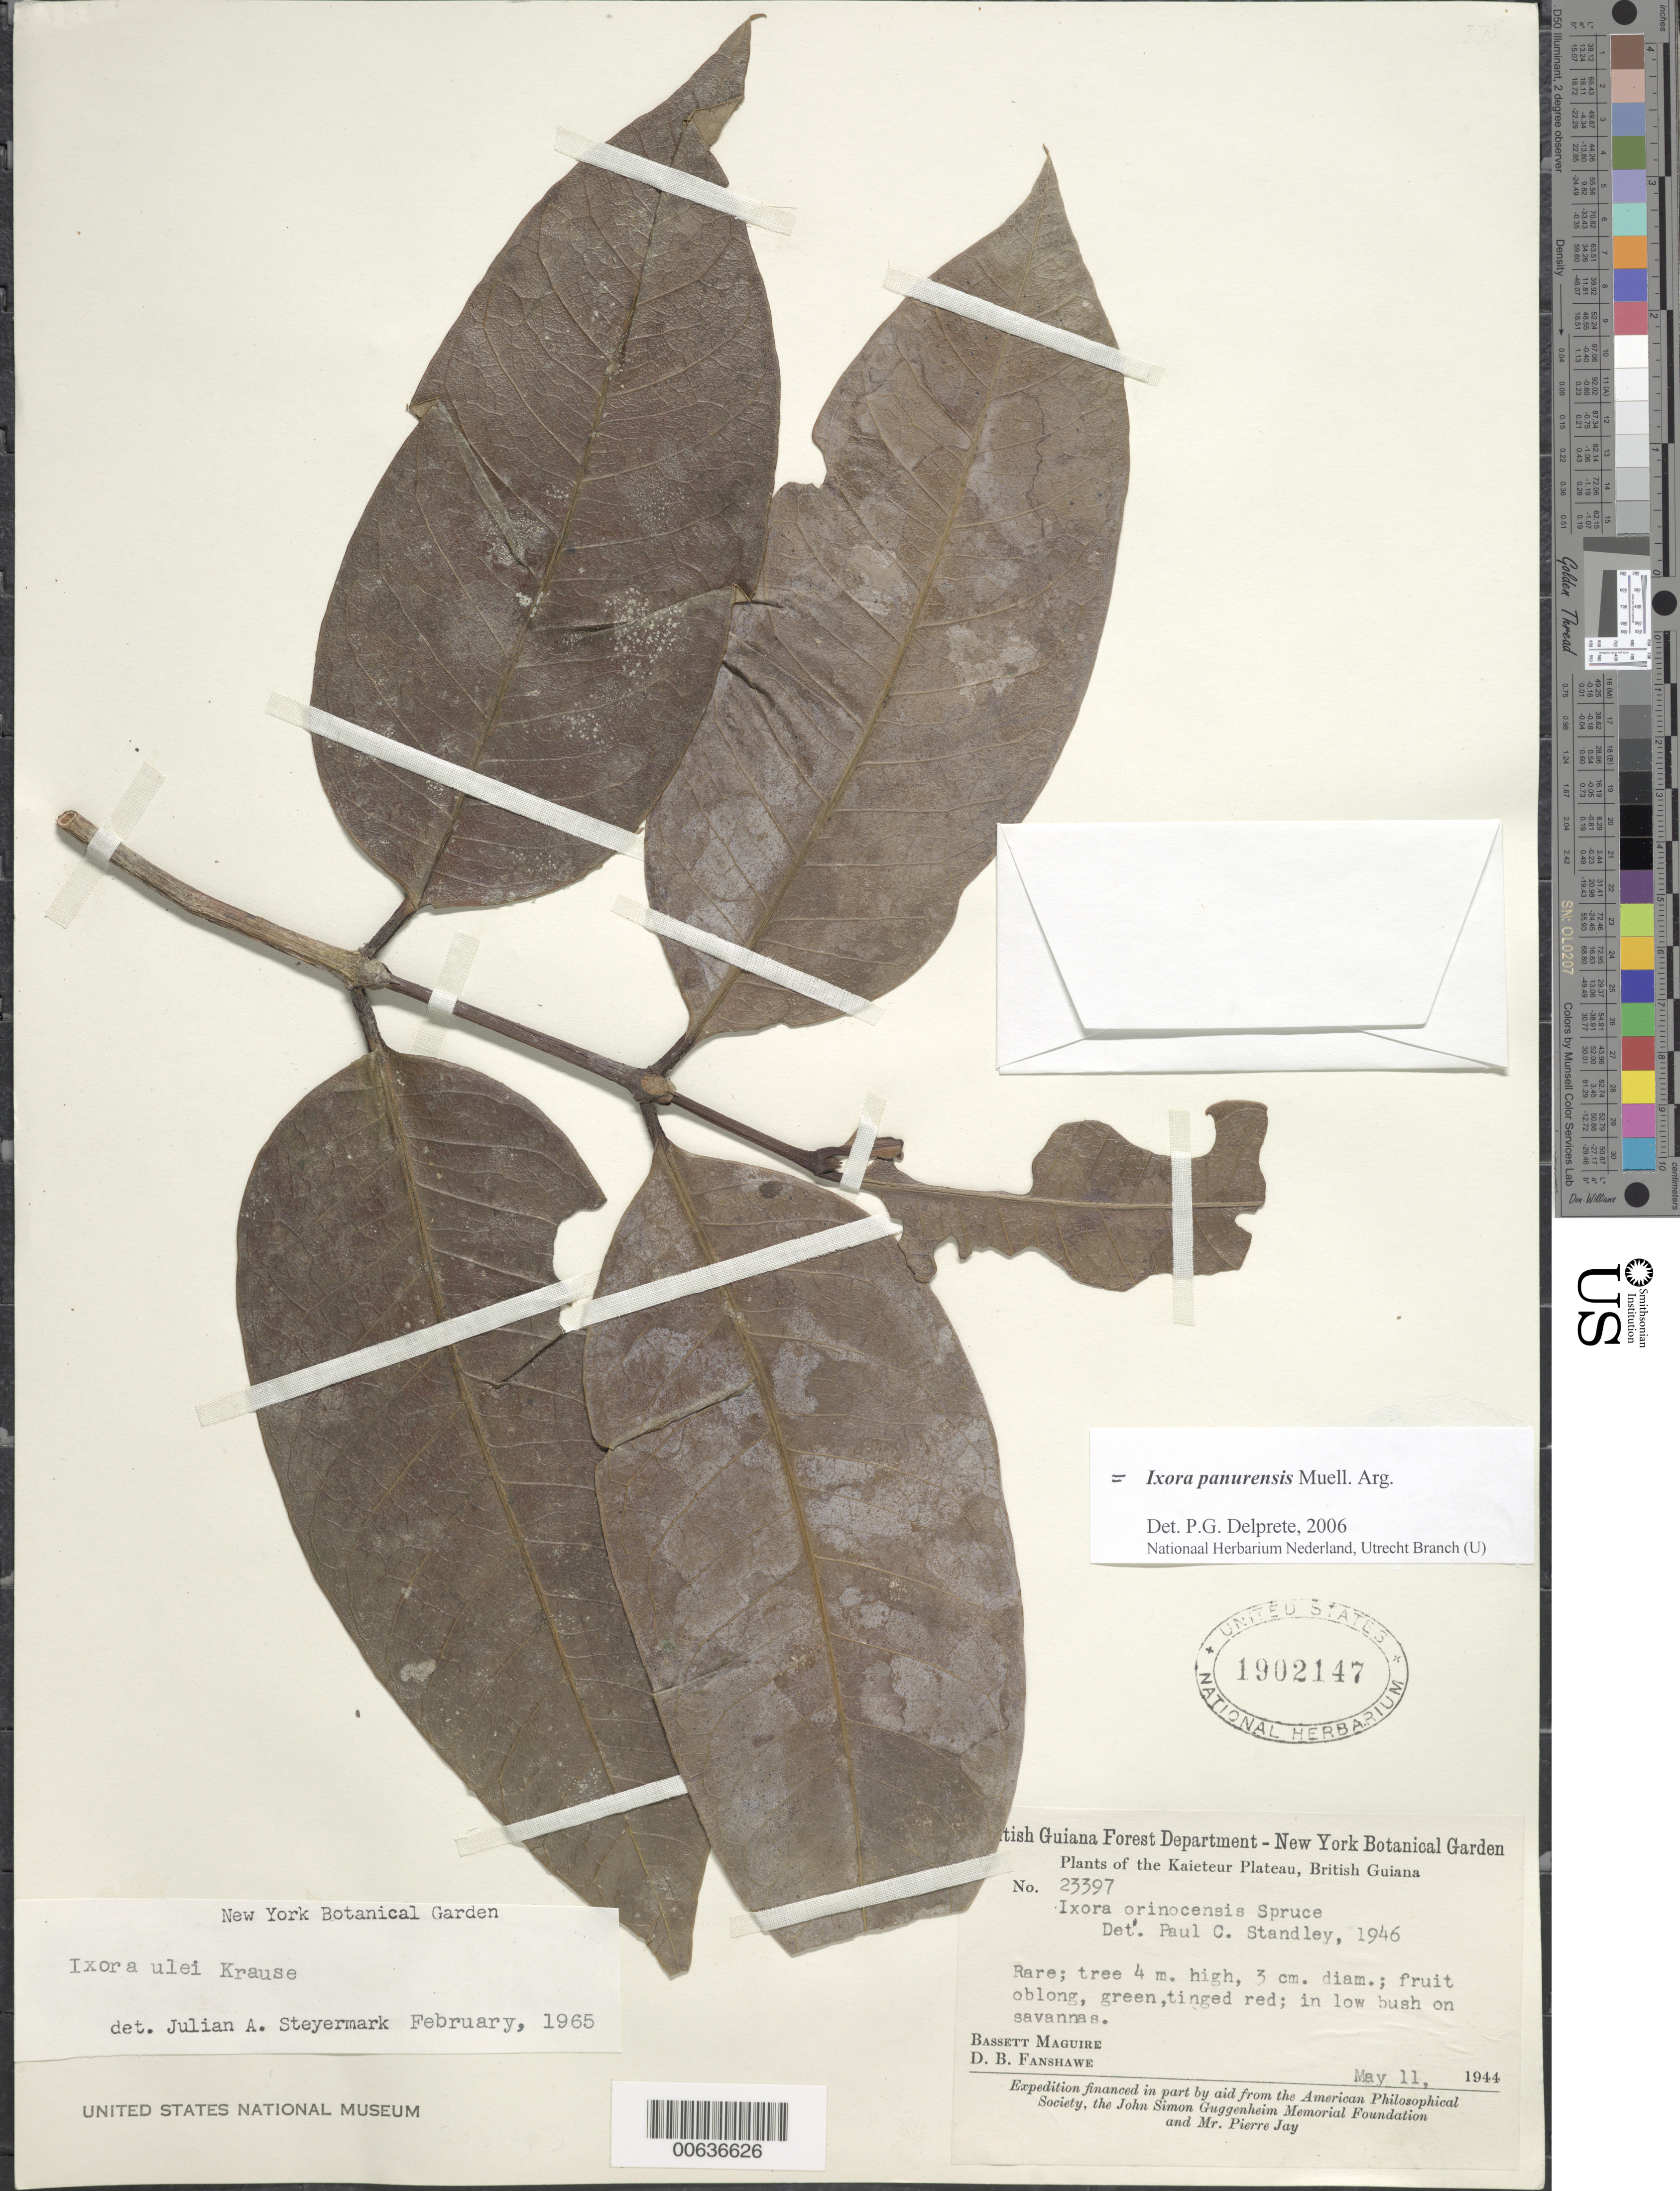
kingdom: Plantae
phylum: Tracheophyta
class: Magnoliopsida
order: Gentianales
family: Rubiaceae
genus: Ixora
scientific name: Ixora panurensis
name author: Müll. Arg.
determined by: Delprete, P. G., Herb. de Guyane Cay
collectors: B. Maguire & D. B. Fanshawe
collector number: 23397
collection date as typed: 11-May-44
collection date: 1944-05-11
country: Guyana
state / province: Potaro-Siparuni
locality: Kaieteur Plateau, Potaro River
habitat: Low bush on savannas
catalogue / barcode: US 1902147